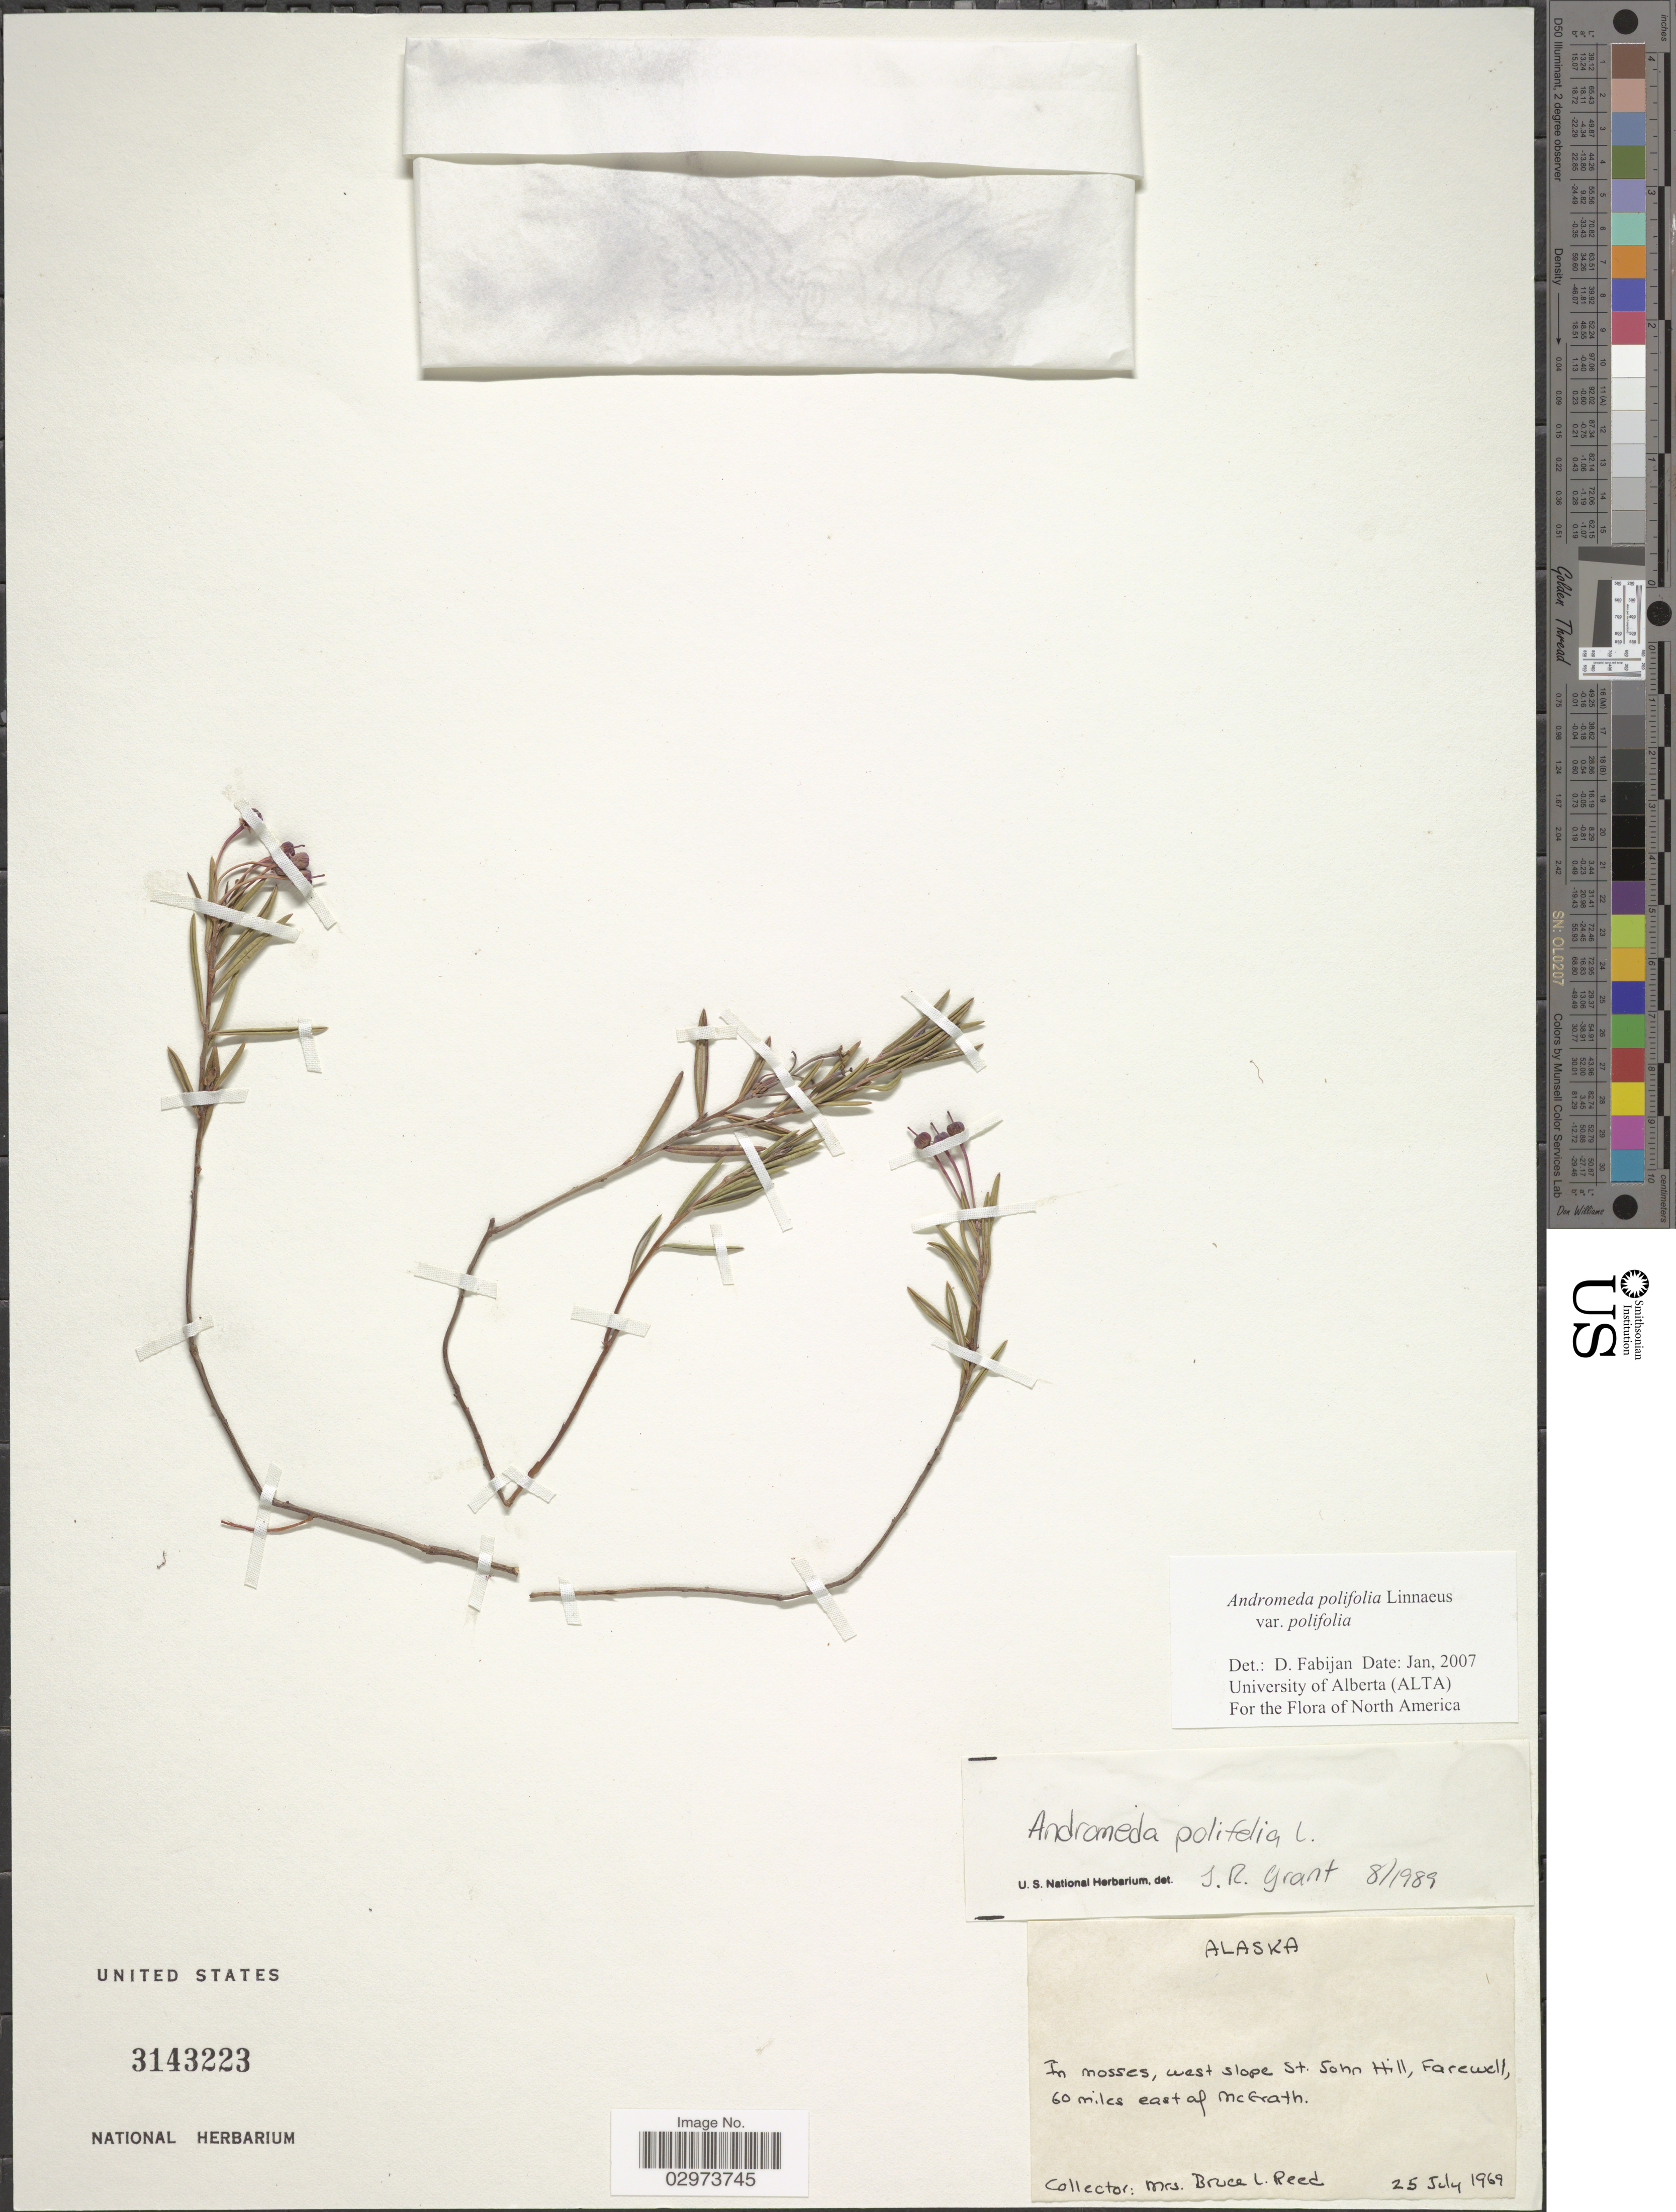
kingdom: Plantae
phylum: Tracheophyta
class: Magnoliopsida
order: Ericales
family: Ericaceae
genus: Andromeda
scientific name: Andromeda polifolia var. polifolia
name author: L.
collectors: B. Reed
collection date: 1969-07-25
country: United States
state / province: Alaska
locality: West slope St. John Hill, Farewell, 60 miles east of McGrath.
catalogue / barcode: US 3143223